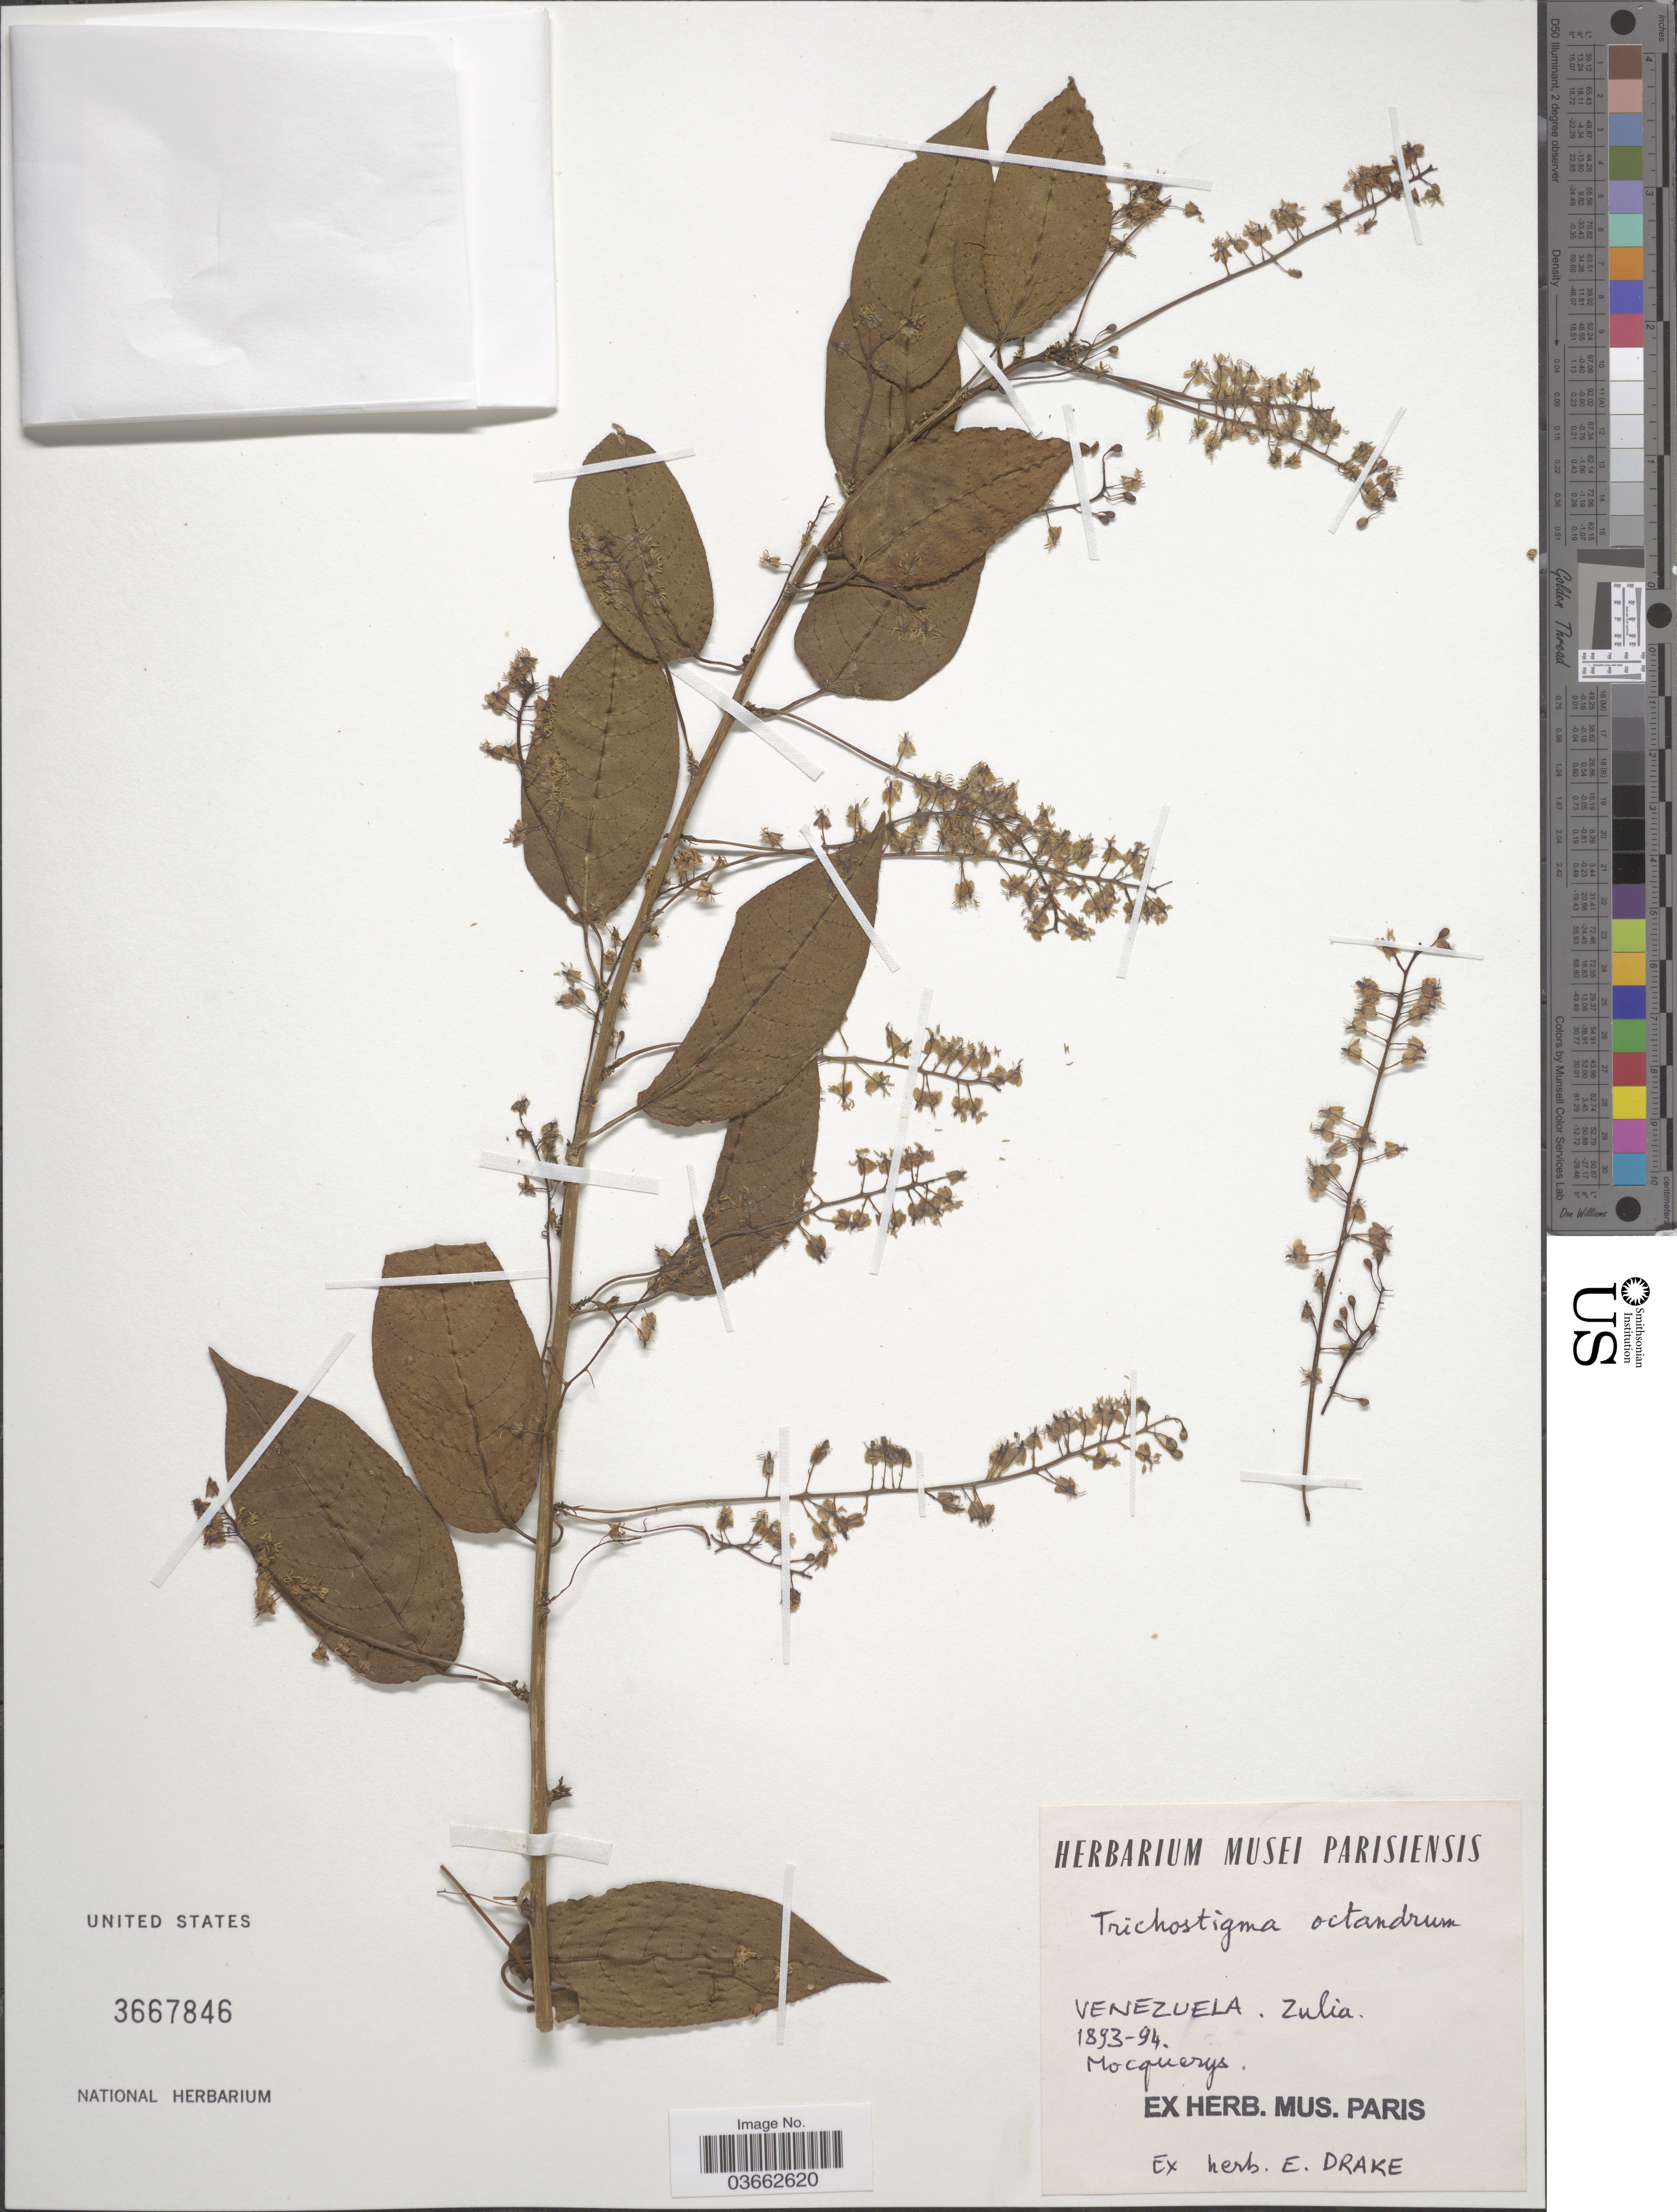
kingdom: Plantae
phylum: Tracheophyta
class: Magnoliopsida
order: Caryophyllales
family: Phytolaccaceae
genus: Trichostigma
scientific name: Trichostigma octandrum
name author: (L.) H. Walter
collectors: A. Mocquerys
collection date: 1893/1894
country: Venezuela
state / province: Zulia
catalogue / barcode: US 3667846